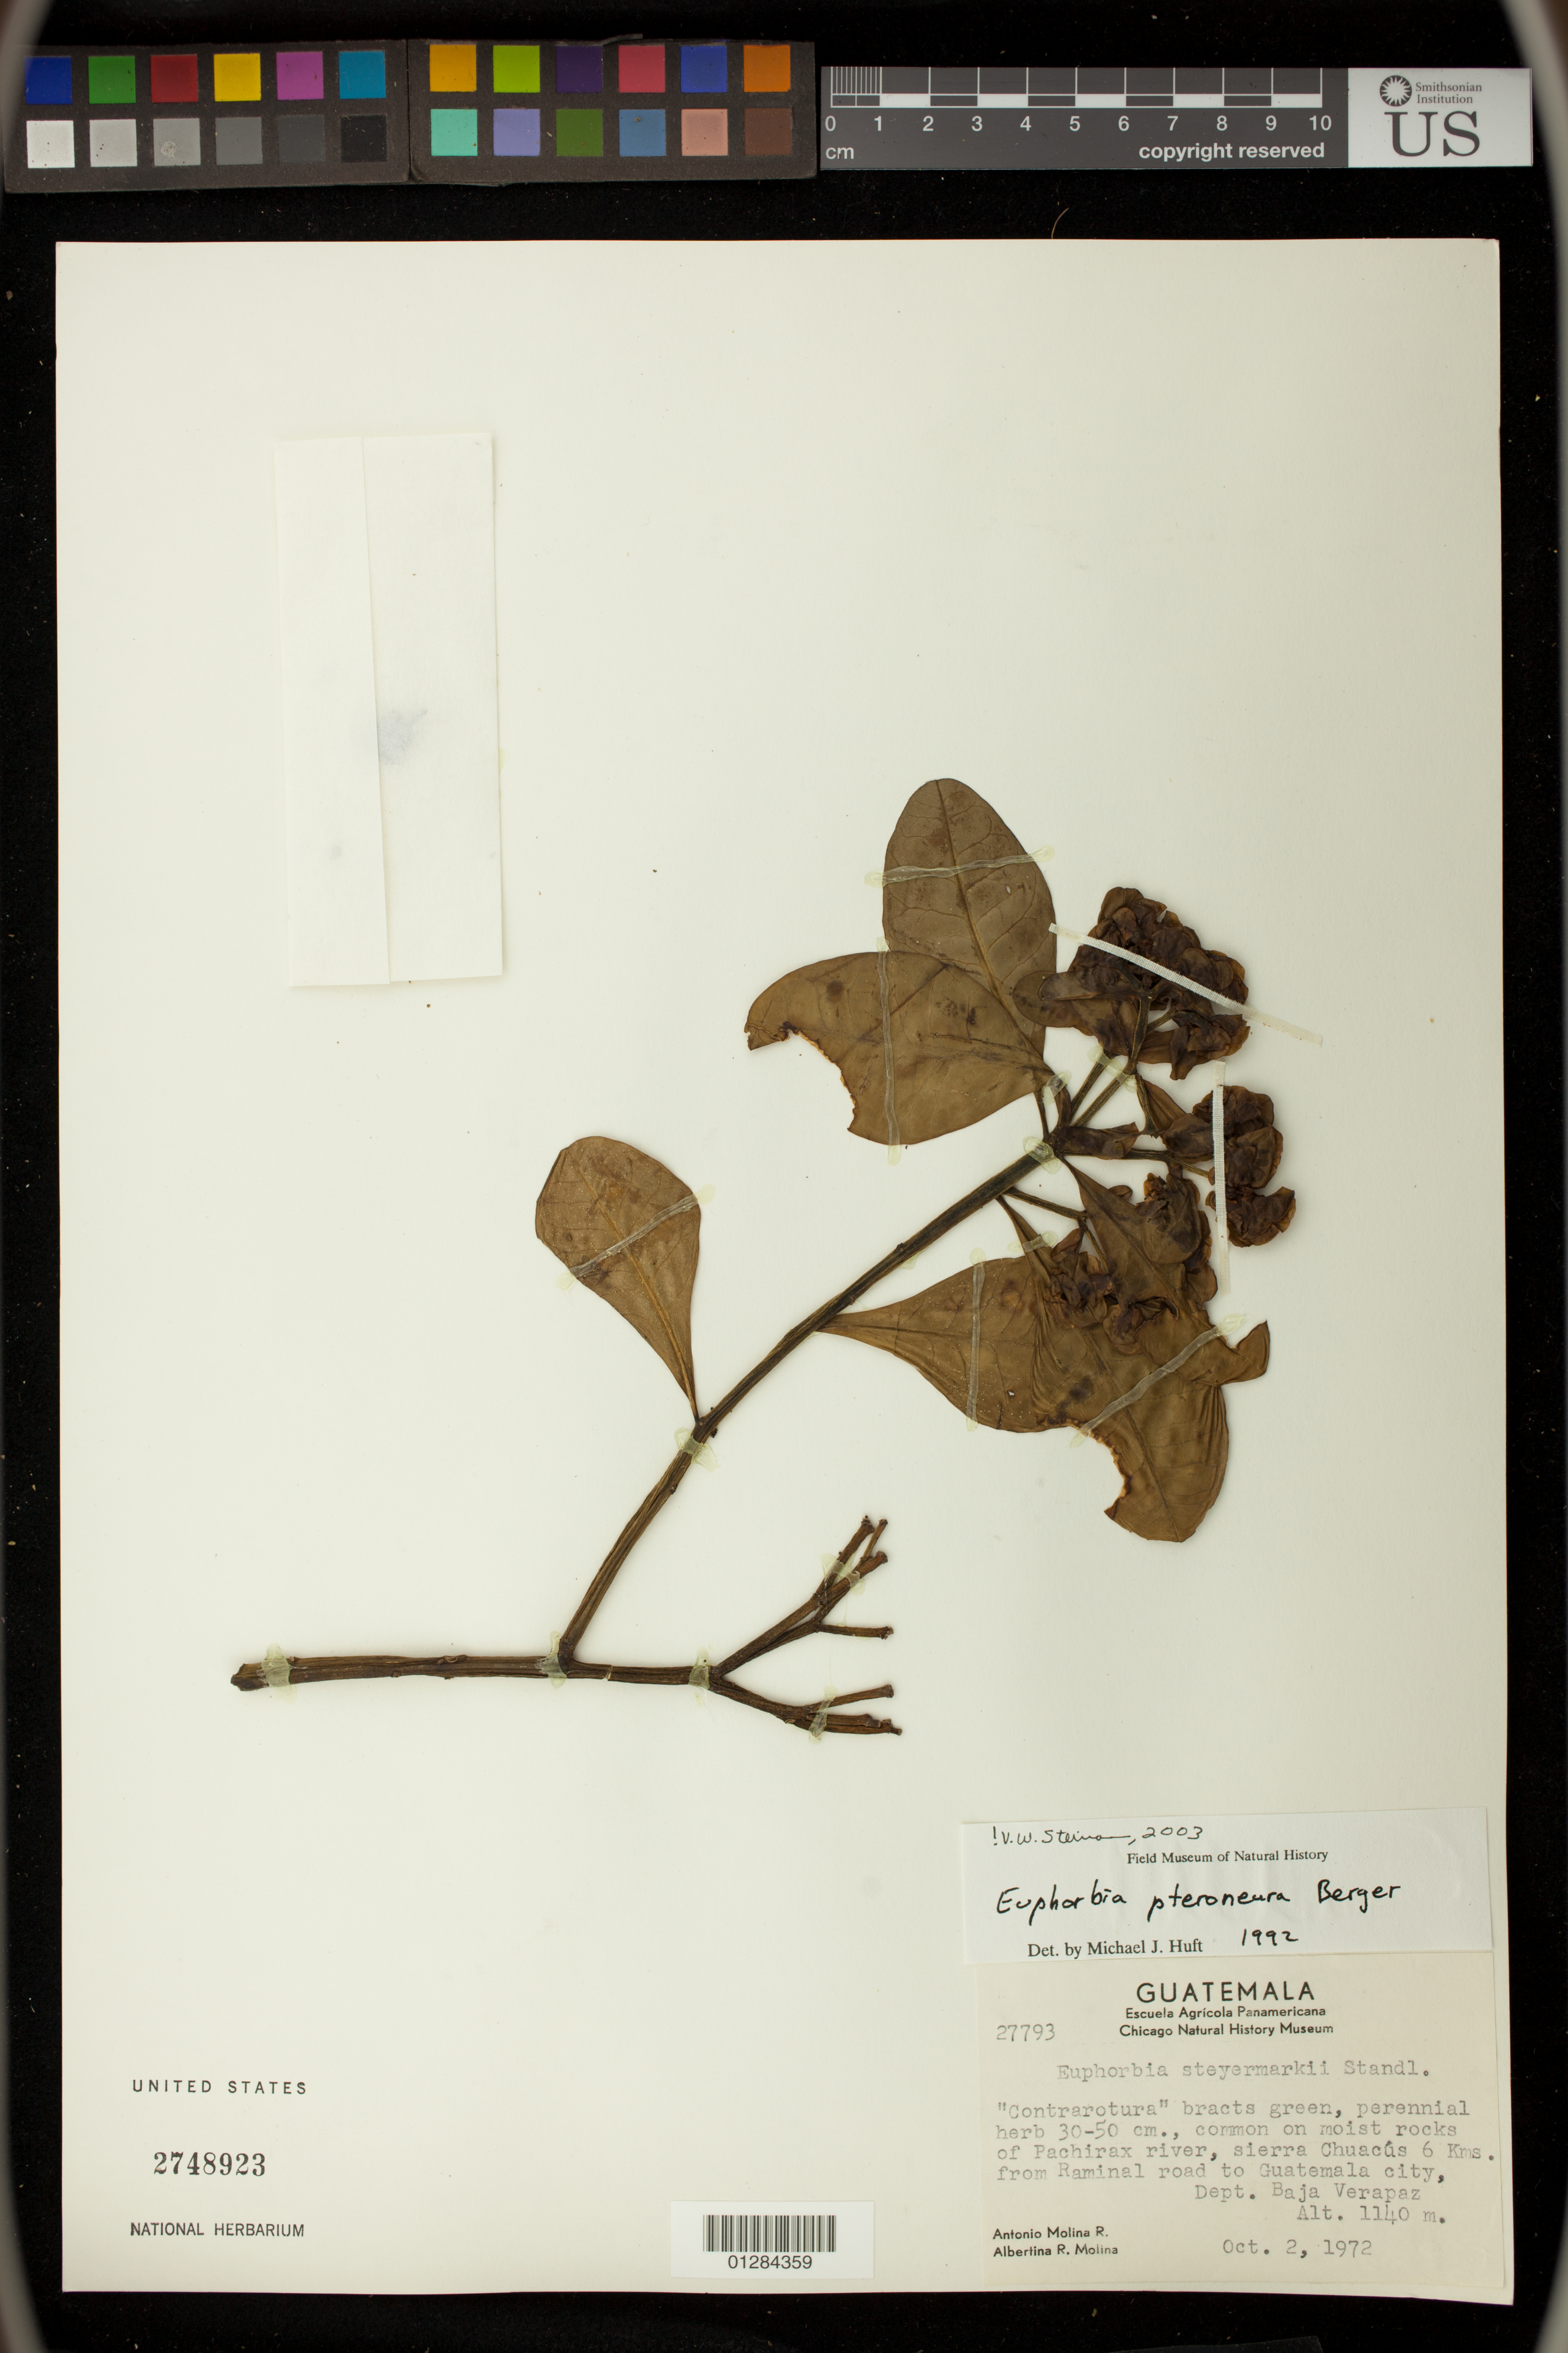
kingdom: Plantae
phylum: Tracheophyta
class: Magnoliopsida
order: Malpighiales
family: Euphorbiaceae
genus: Euphorbia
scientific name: Euphorbia pteroneura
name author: A. Berger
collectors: A. Molina R. & A. R. Molina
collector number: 27793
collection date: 1972-10-02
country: Guatemala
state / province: Baja Verapaz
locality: Pachirax river, sierra Chuacus 6 Kms from Raminal road to Guatemala city.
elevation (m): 1140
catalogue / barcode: US 2748923